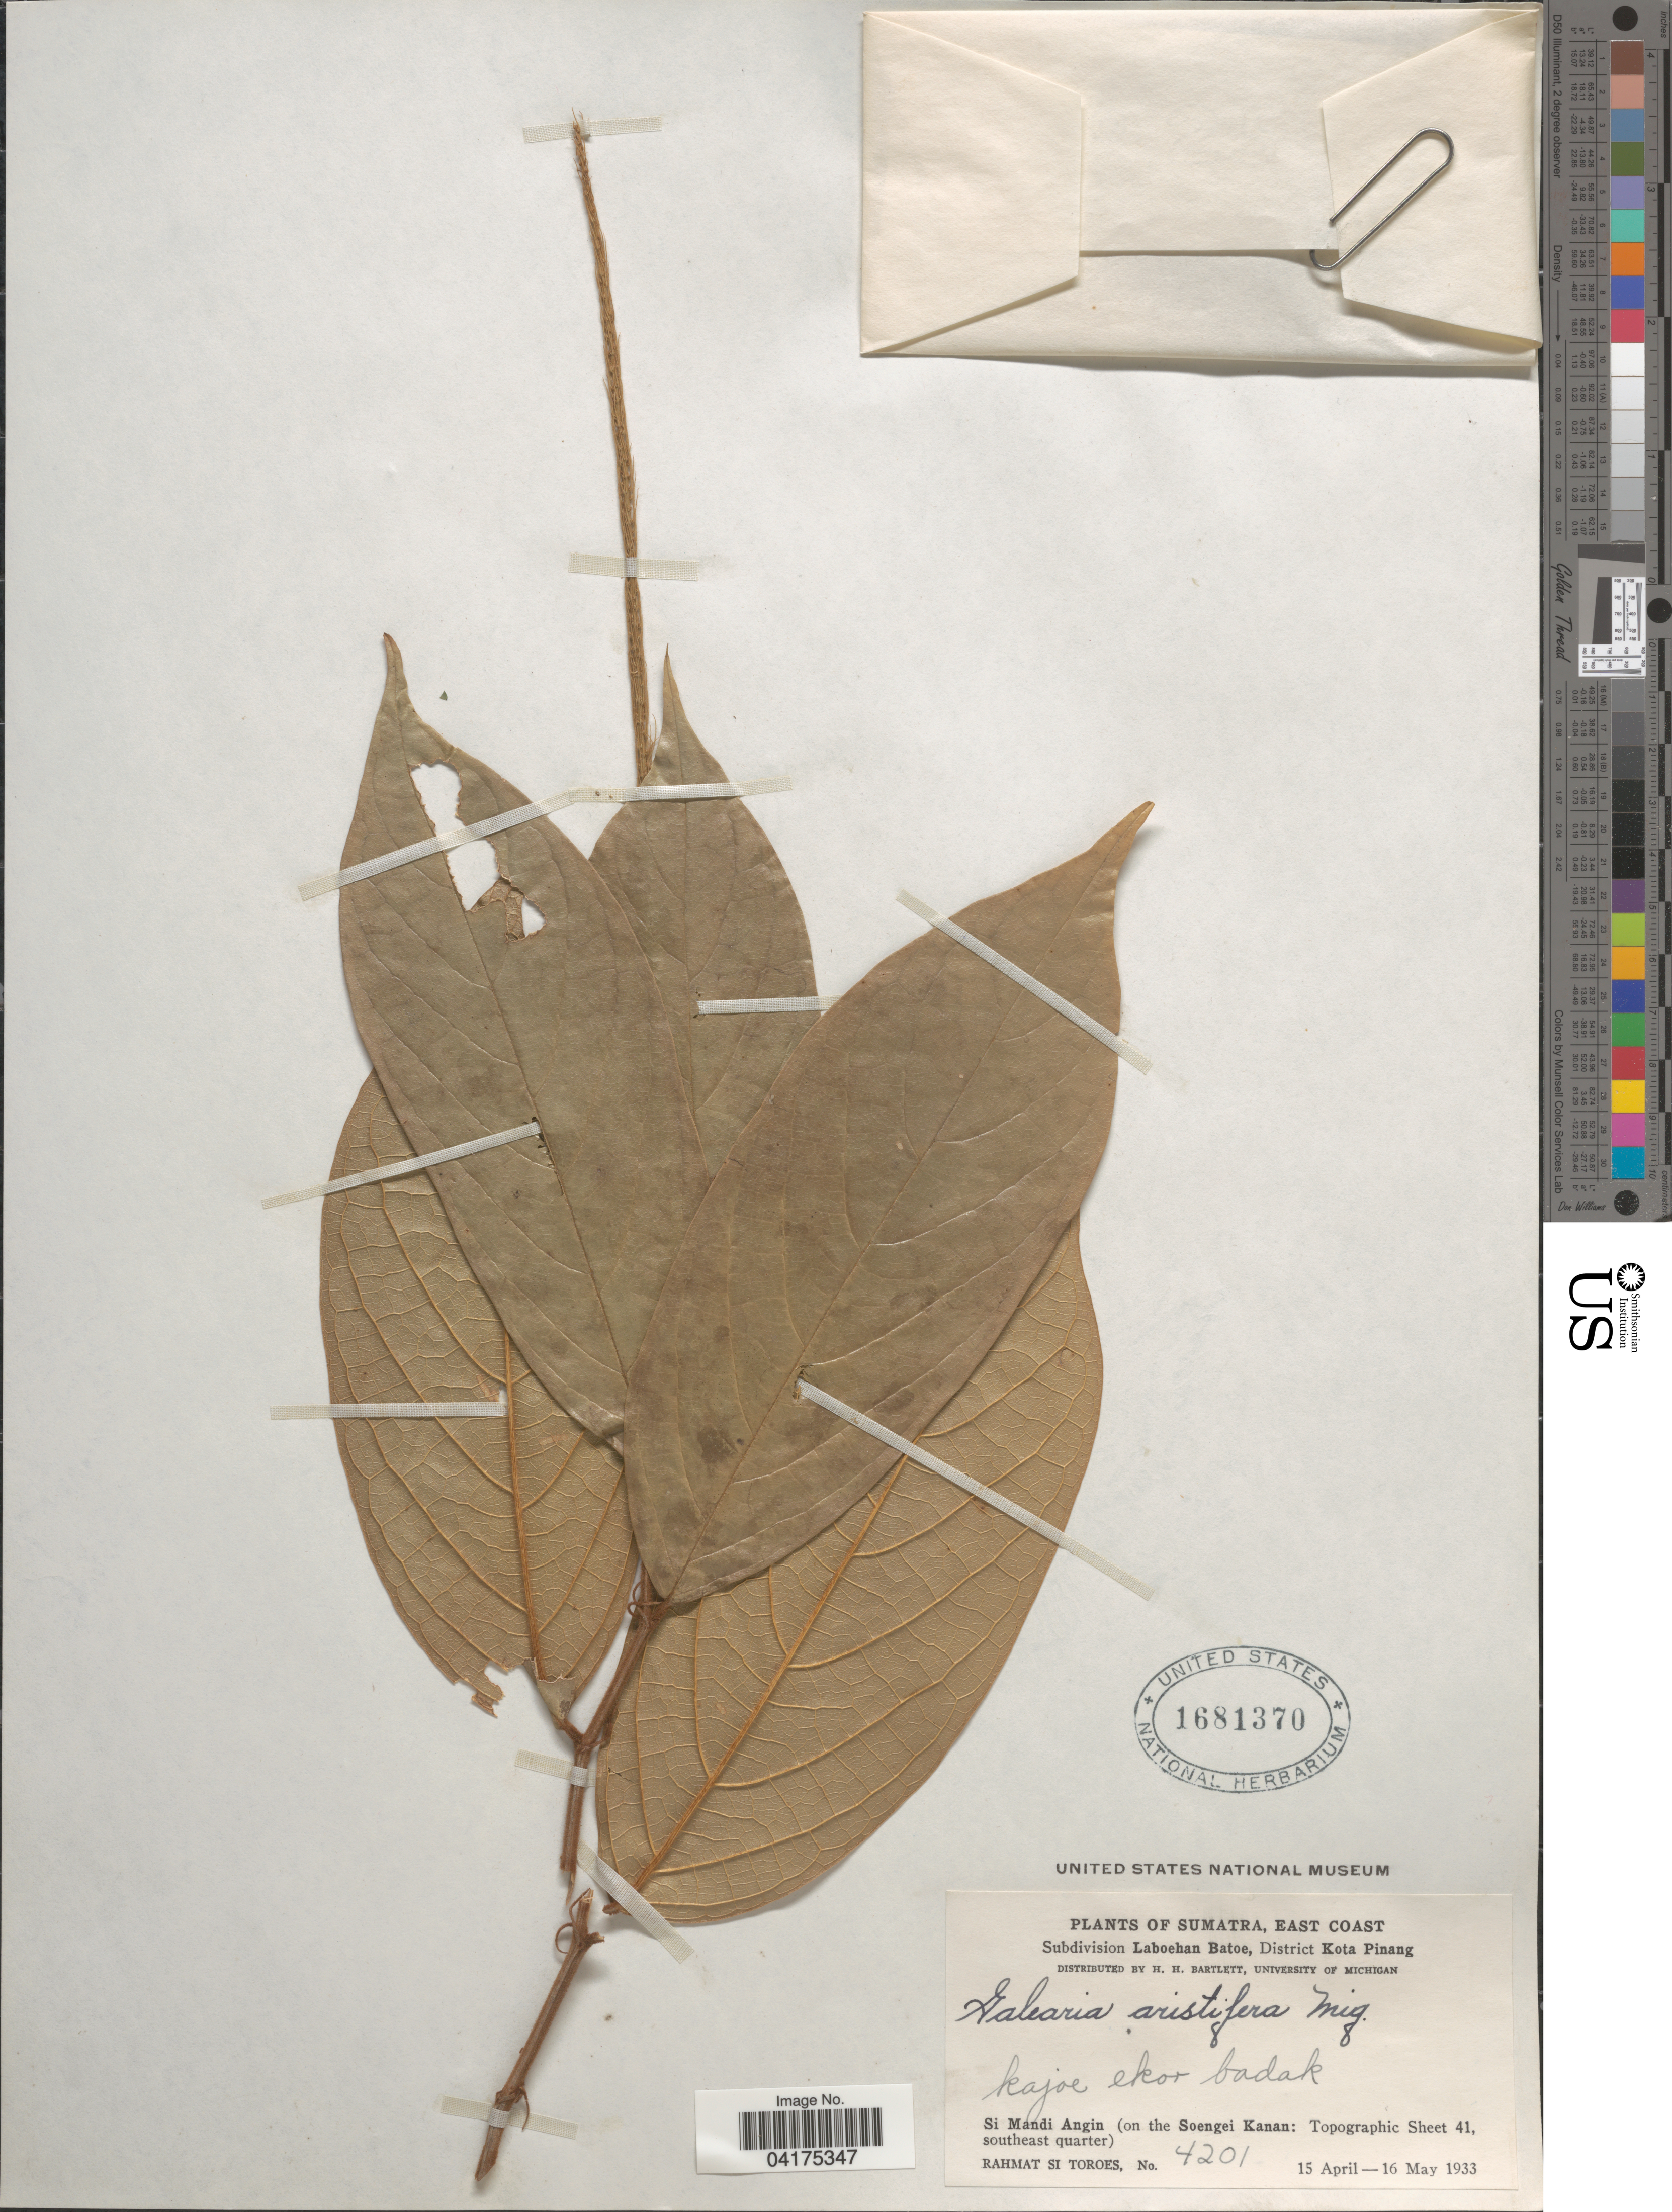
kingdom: Plantae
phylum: Tracheophyta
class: Magnoliopsida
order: Malpighiales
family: Pandaceae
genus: Galearia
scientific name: Galearia aristifera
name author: Miq.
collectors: Rahmat Si Boeea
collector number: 4201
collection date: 1933-04-15/1933-05-16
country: Indonesia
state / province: Sumatra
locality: East Coast. Subdivision Laboehan Batoe, District Kota Pinang. Si Mandi Angin (on the Soengei Kanan: Topographic Sheet 41, southeast quarter).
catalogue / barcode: US 1681370